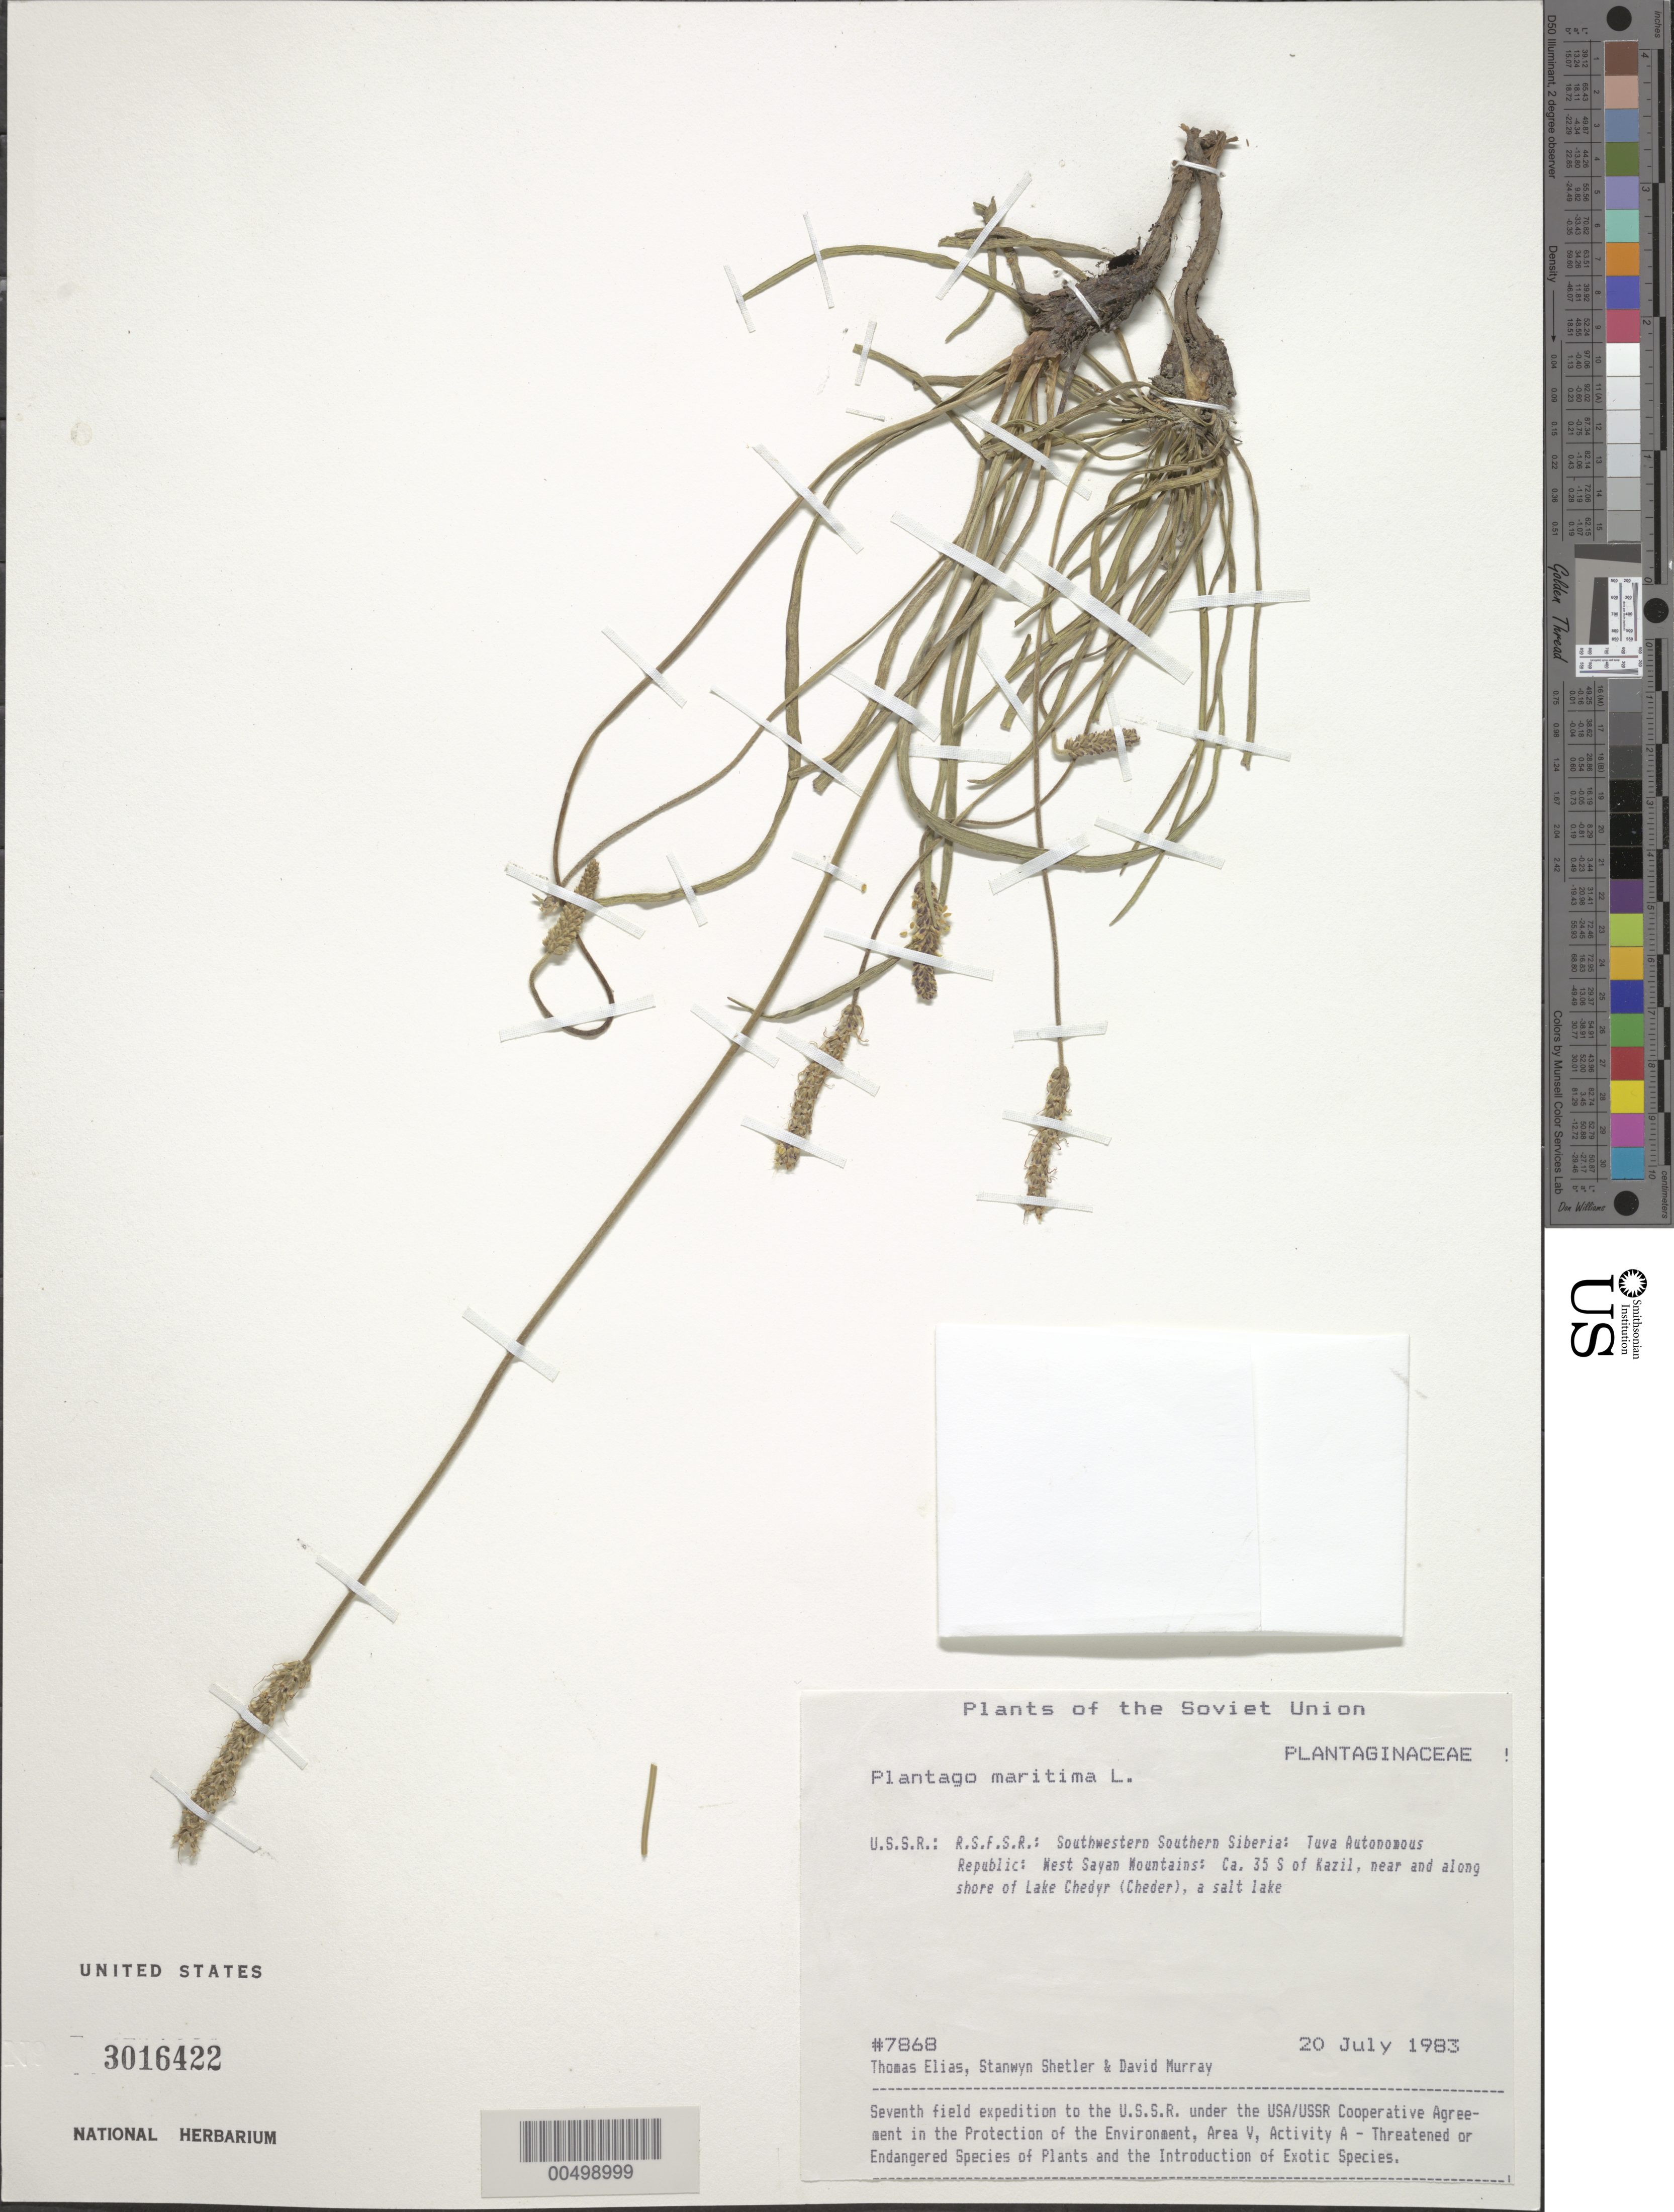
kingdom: Plantae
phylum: Tracheophyta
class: Magnoliopsida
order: Lamiales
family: Plantaginaceae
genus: Plantago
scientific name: Plantago maritima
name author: L.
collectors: T. Elias, S. Shetler & D. F. Murray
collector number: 7868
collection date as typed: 20 Jul 1983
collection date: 1983-07-20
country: Russian Federation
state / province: Tuva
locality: West Sayan Mountains, ca. 35 km S of Kazil [Kyzyl], near and along shore of Lake Chedyr (Cheder)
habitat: salt lake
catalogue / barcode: US 3016422